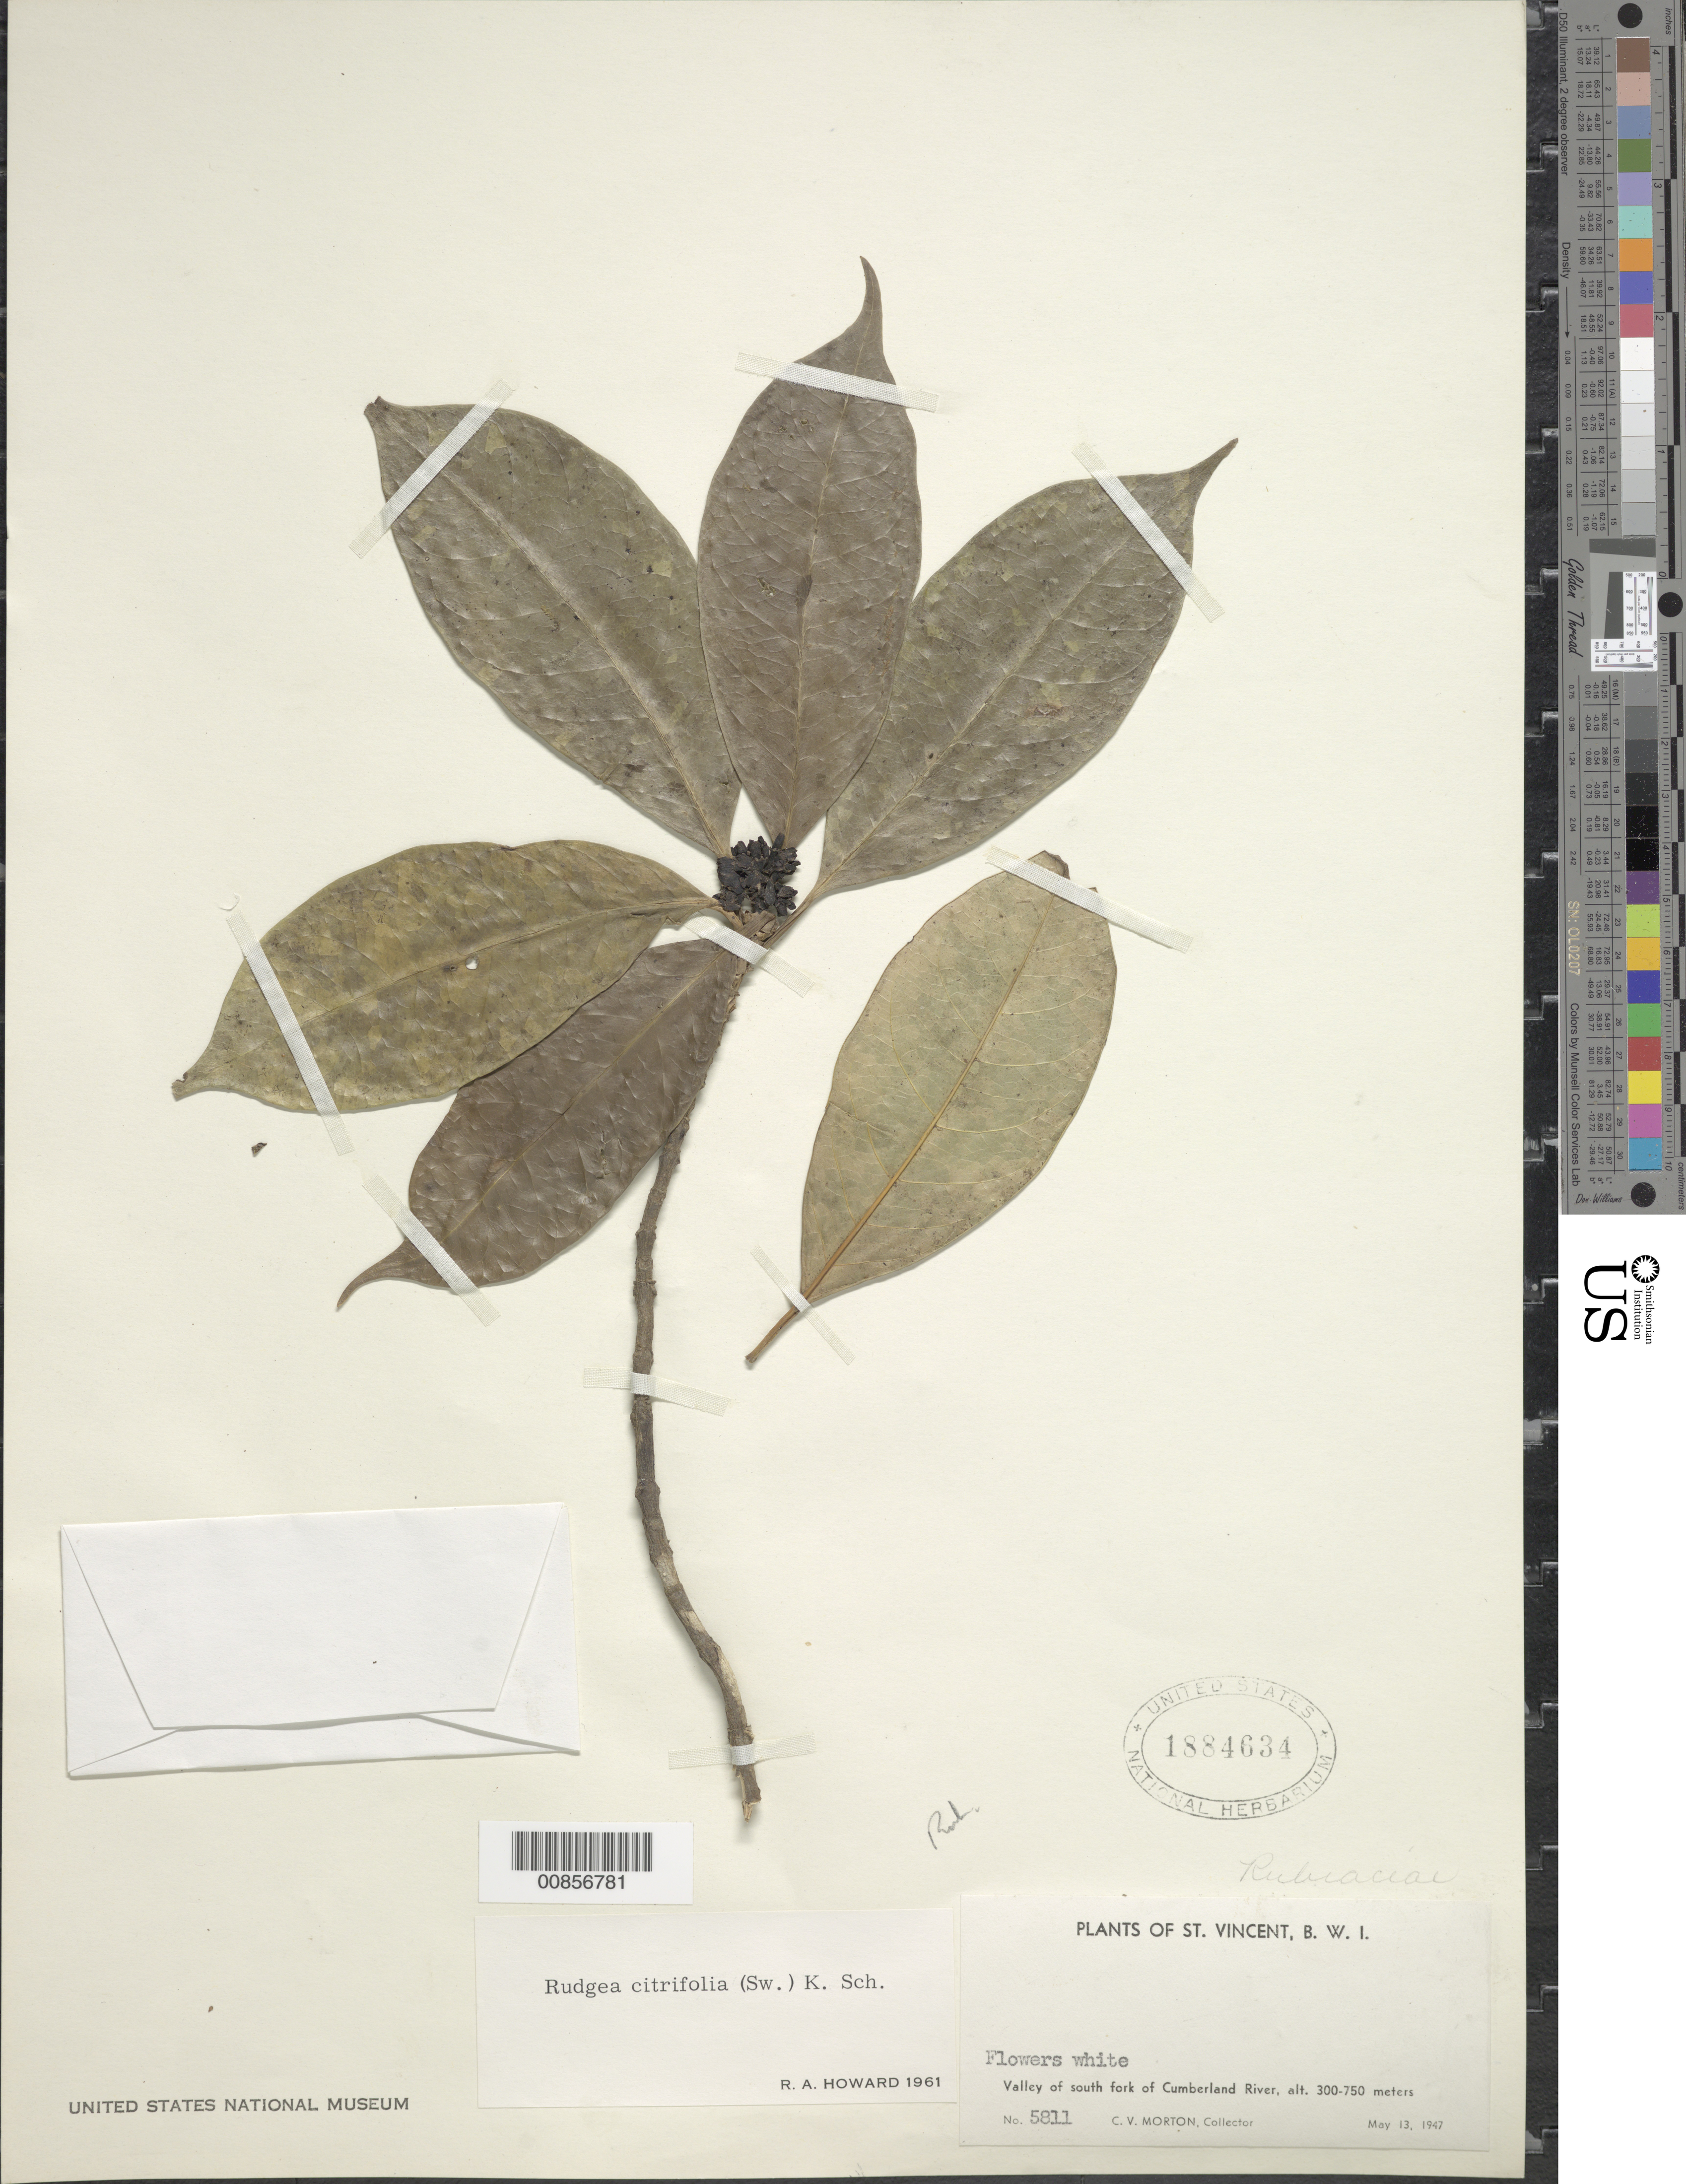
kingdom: Plantae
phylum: Tracheophyta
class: Magnoliopsida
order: Gentianales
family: Rubiaceae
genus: Rudgea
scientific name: Rudgea citrifolia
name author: (Sw.) K. Schum.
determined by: Howard, R. A.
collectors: C. V. Morton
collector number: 5811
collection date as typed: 13 May 1947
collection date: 1947-05-13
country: St. Vincent - Grenadines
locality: Valley of south fork of Cumberland River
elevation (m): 300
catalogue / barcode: US 1884634